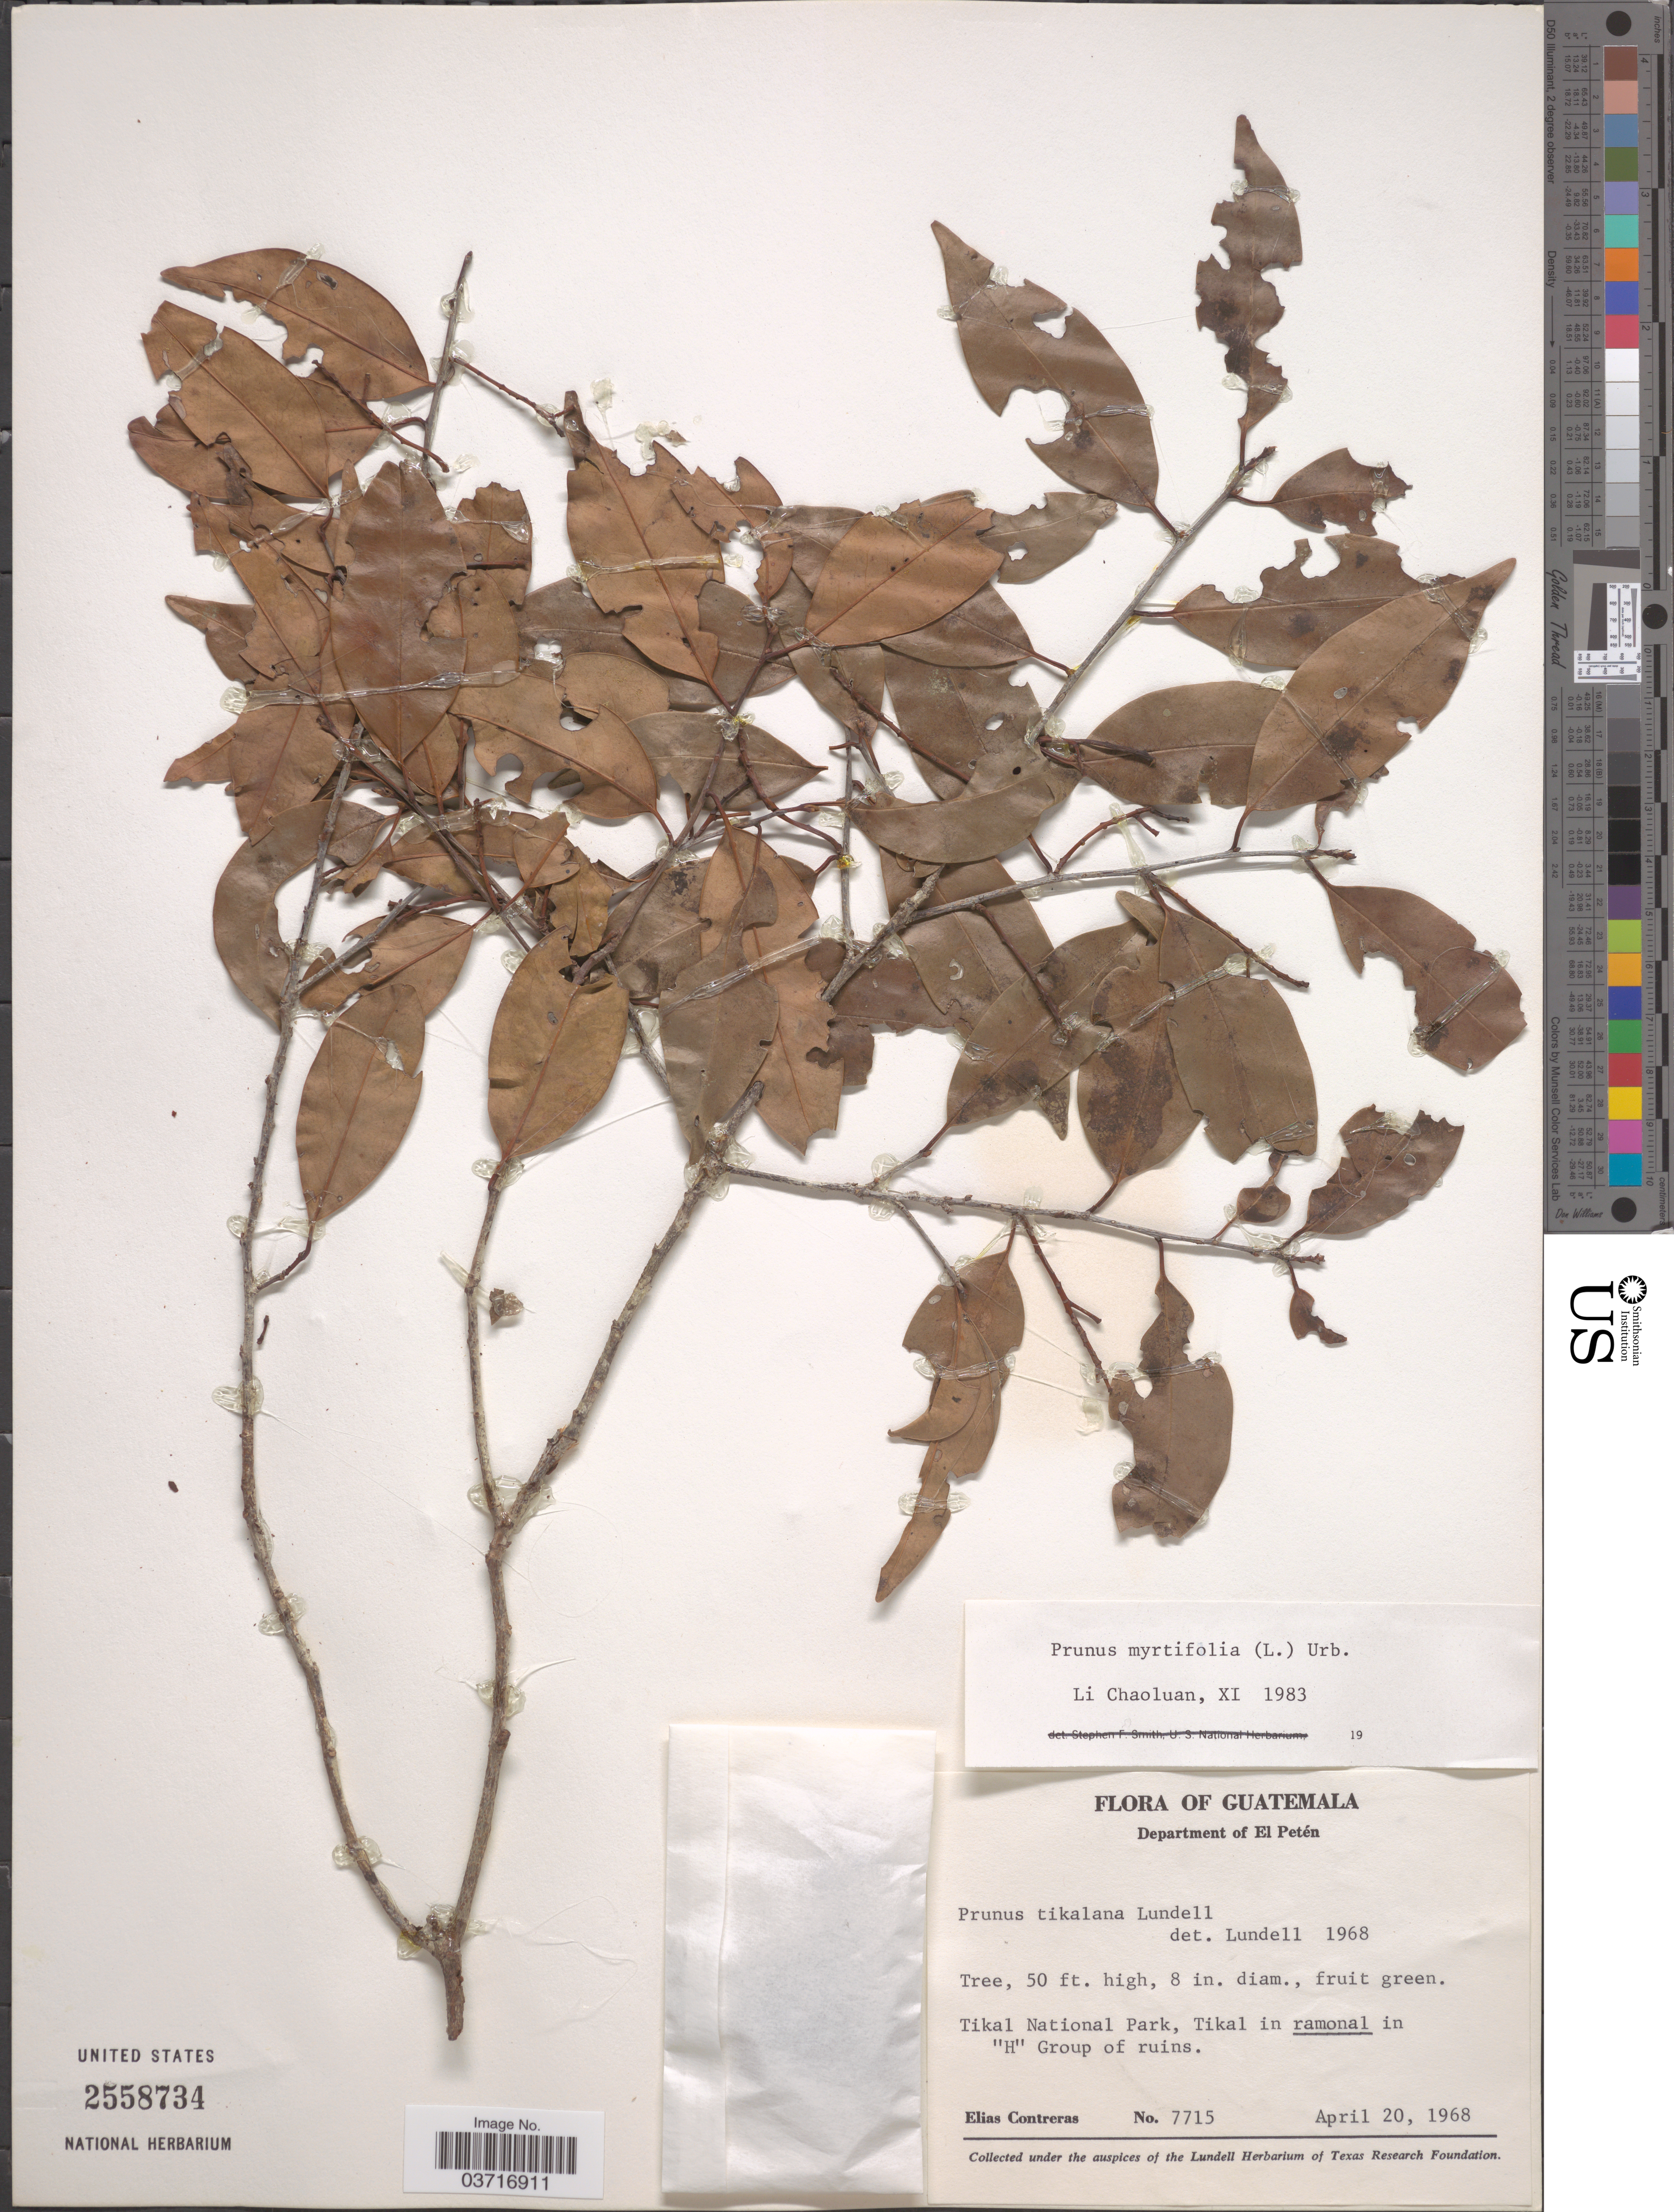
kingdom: Plantae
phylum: Tracheophyta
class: Magnoliopsida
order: Rosales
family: Rosaceae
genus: Prunus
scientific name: Prunus myrtifolia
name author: (L.) Urb.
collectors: E. Contreras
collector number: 7715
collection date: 1968-04-20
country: Guatemala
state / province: El Peten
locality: Department of El Petén. Tikal National Park, Tikal in ramonal in 'H' Group of ruins.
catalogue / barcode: US 2558734